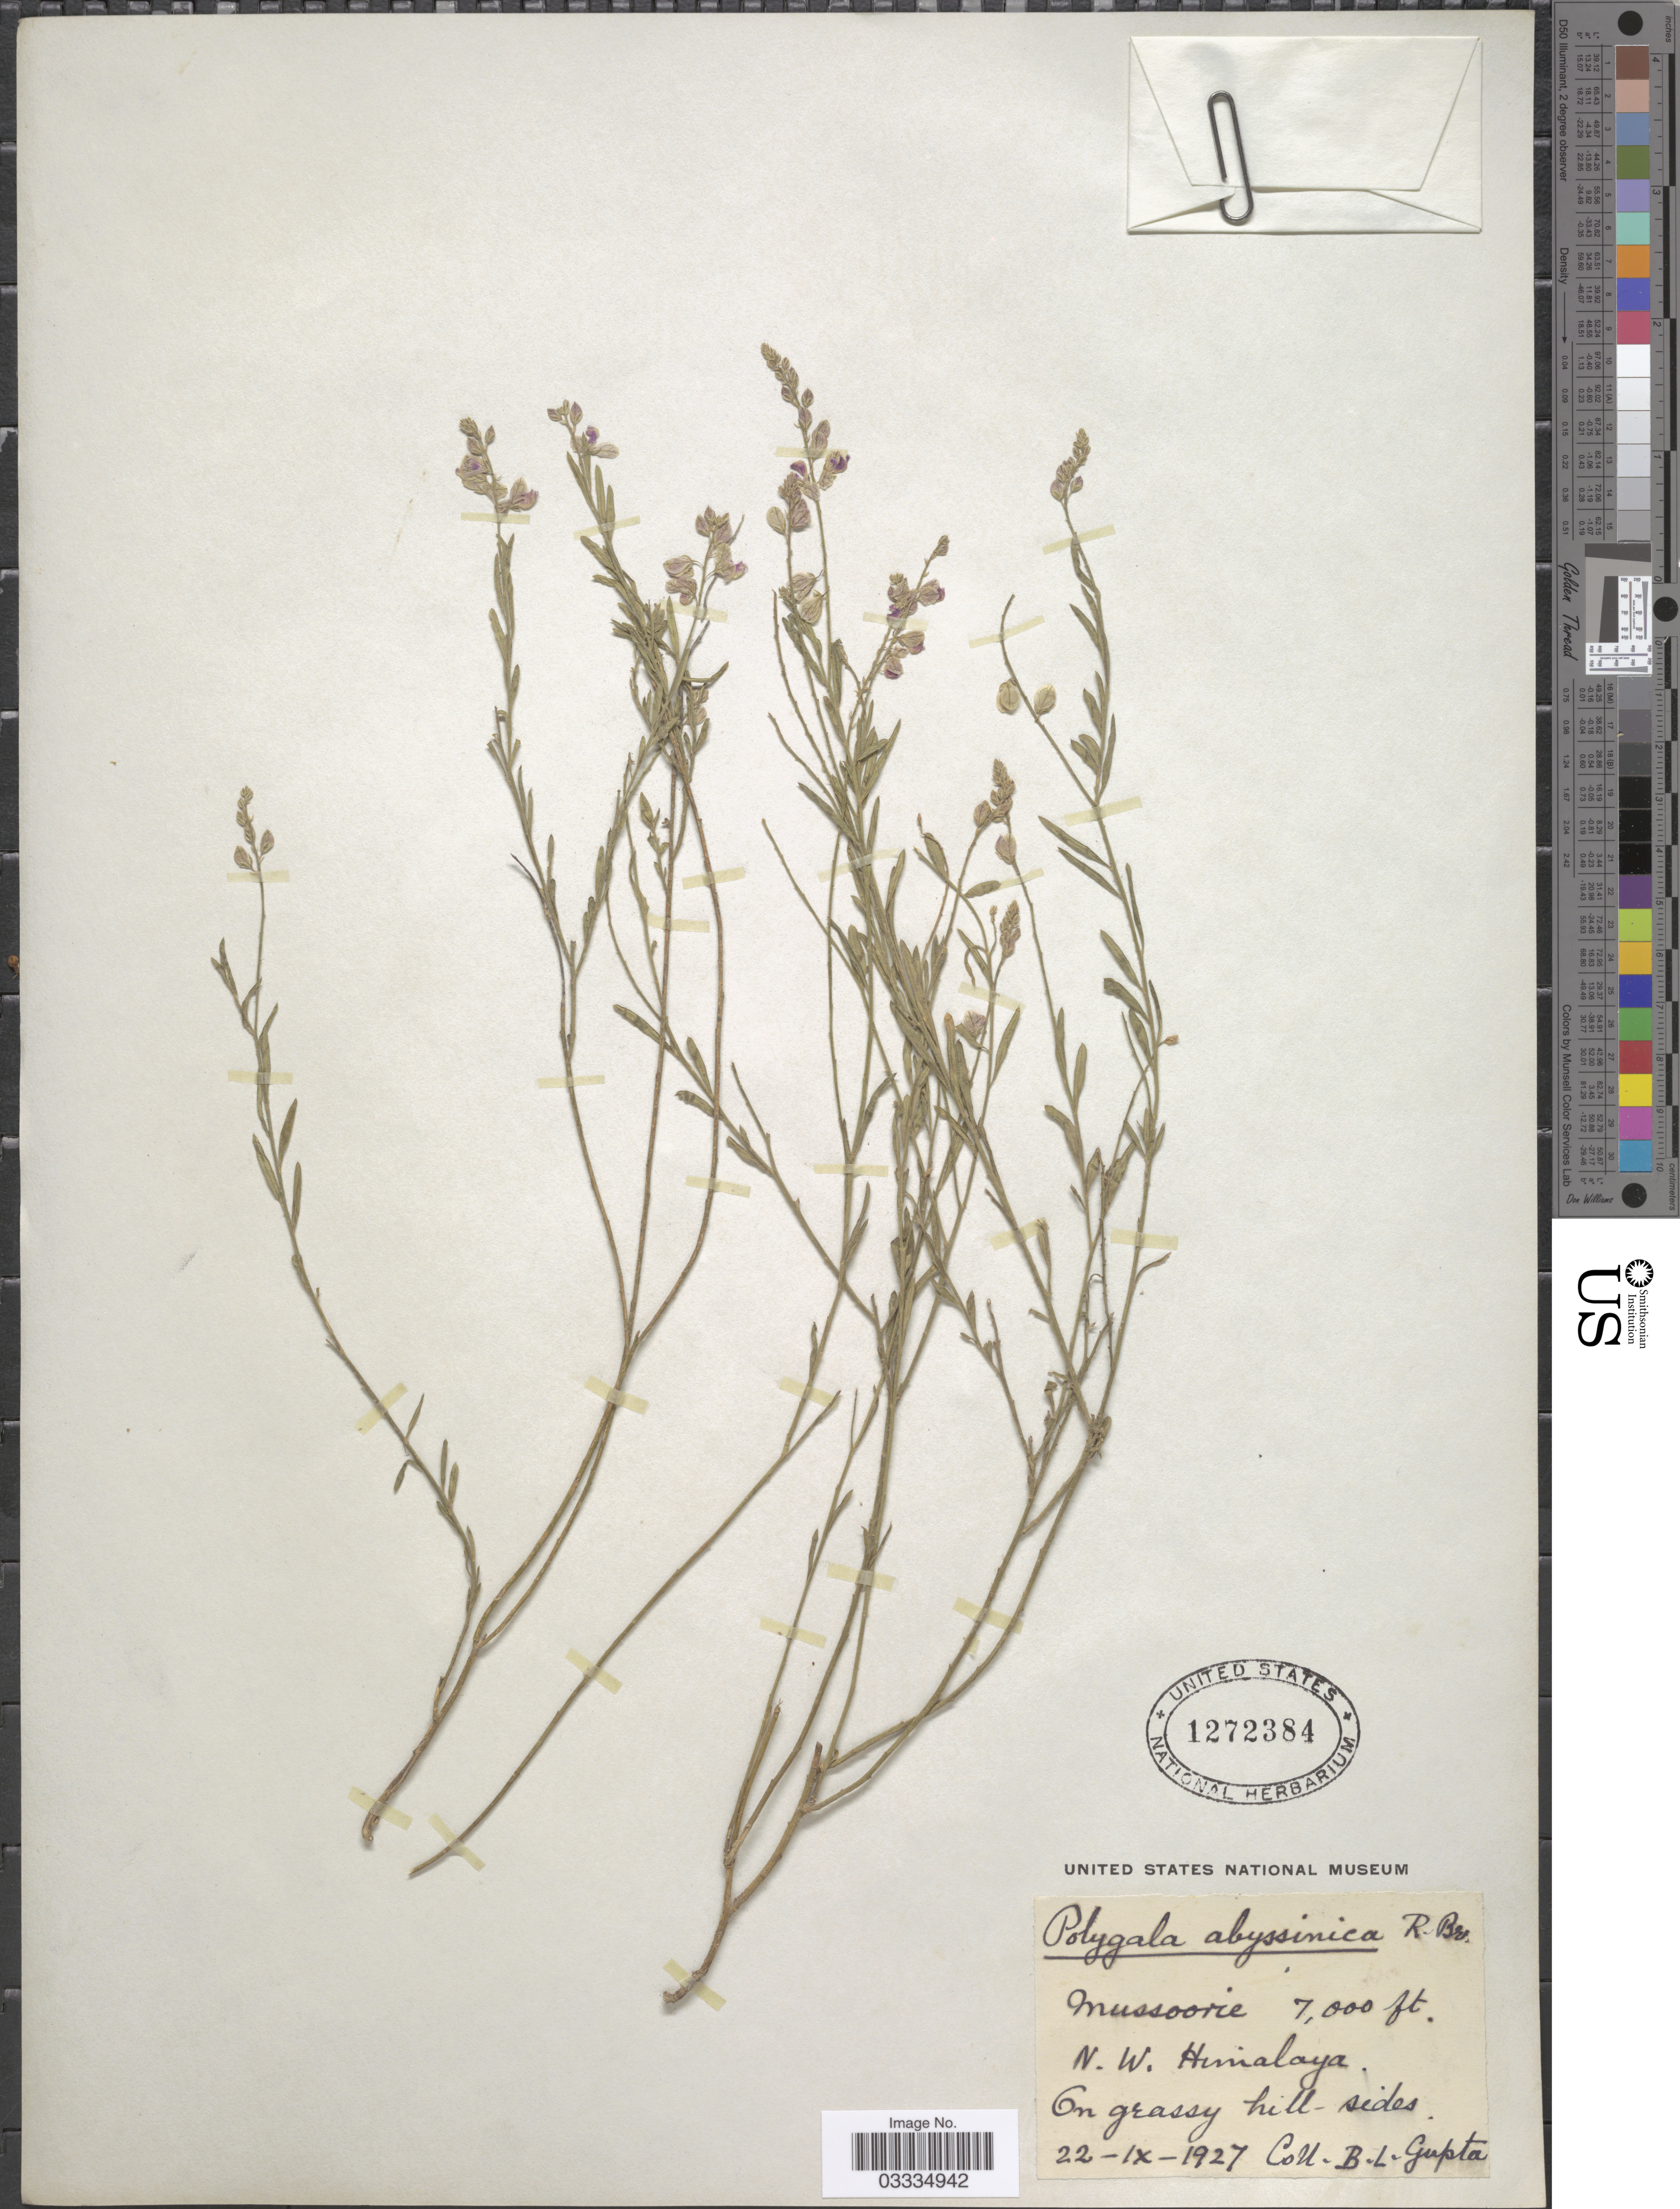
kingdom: Plantae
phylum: Tracheophyta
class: Magnoliopsida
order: Fabales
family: Polygalaceae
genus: Polygala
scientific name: Polygala abyssinica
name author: R. Br. ex Fresen.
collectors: B. L. Gupta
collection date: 1927-09-22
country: India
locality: Mussoorie, N.W. Himalaya.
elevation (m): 2134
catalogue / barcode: US 1272384